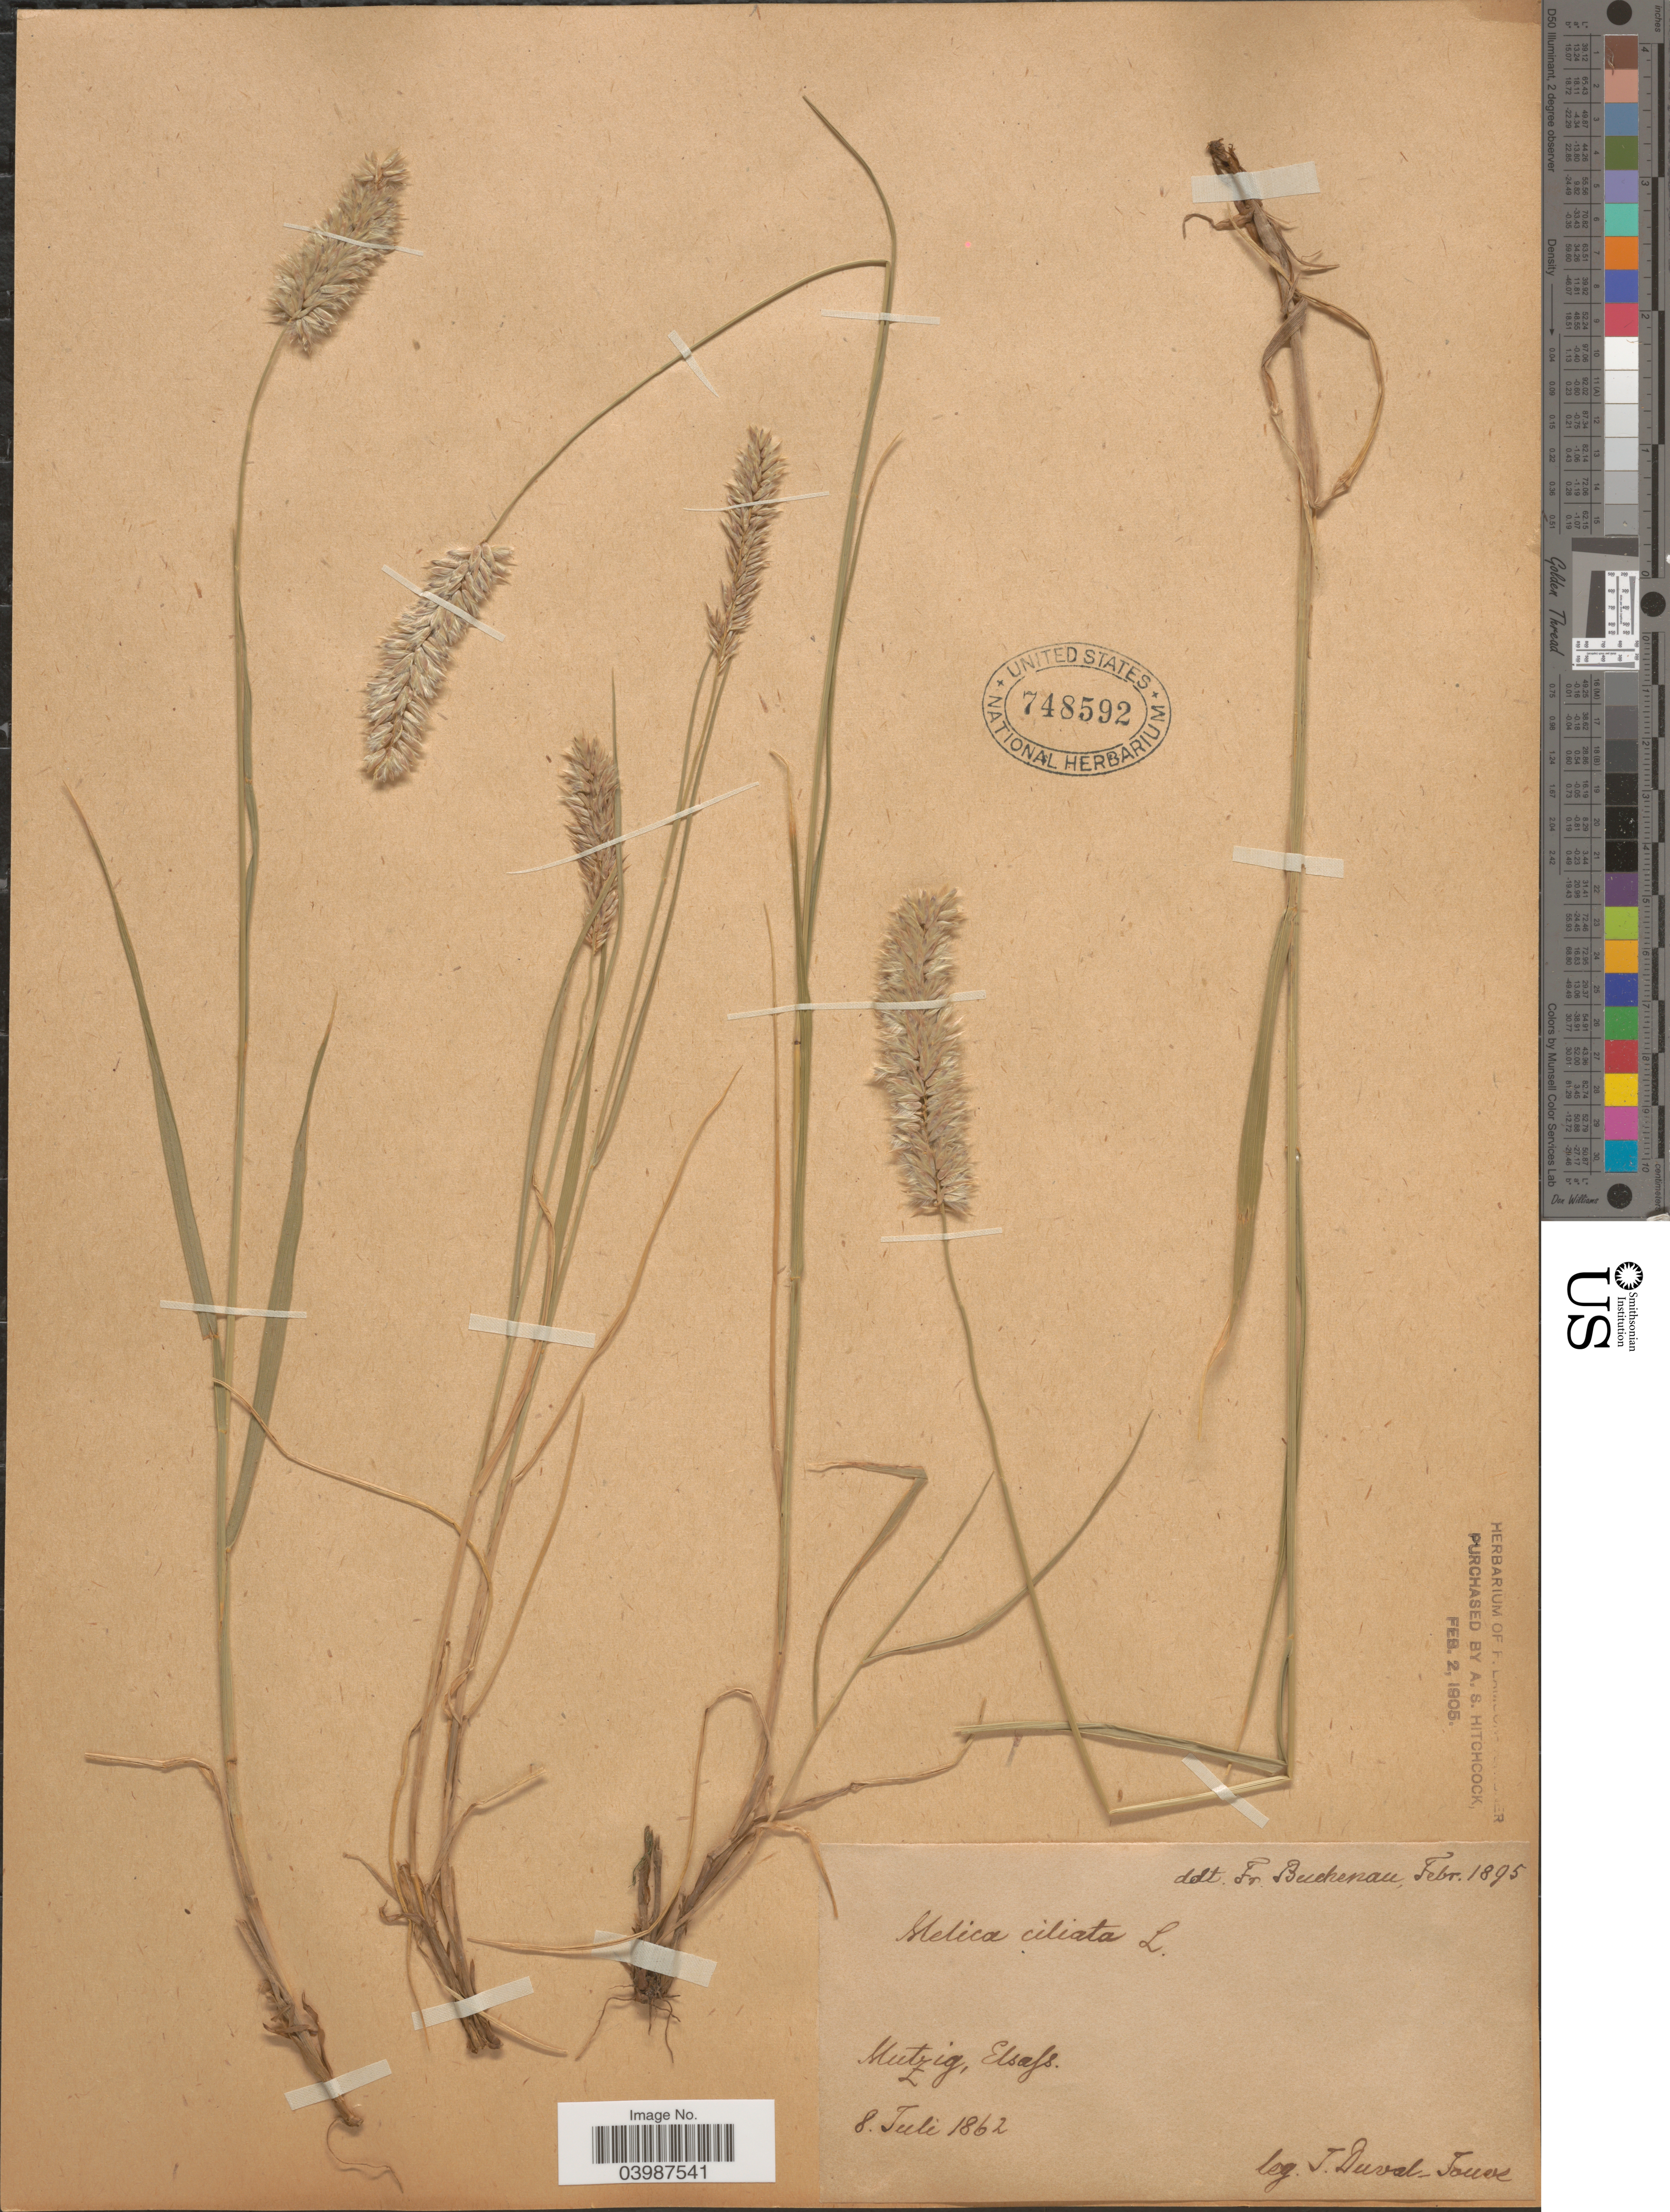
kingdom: Plantae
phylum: Tracheophyta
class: Liliopsida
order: Poales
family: Poaceae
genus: Melica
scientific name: Melica ciliata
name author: L.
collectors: J. Duval-Jouve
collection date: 1862-07-08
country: France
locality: Mutzig, Elsass.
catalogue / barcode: US 748592